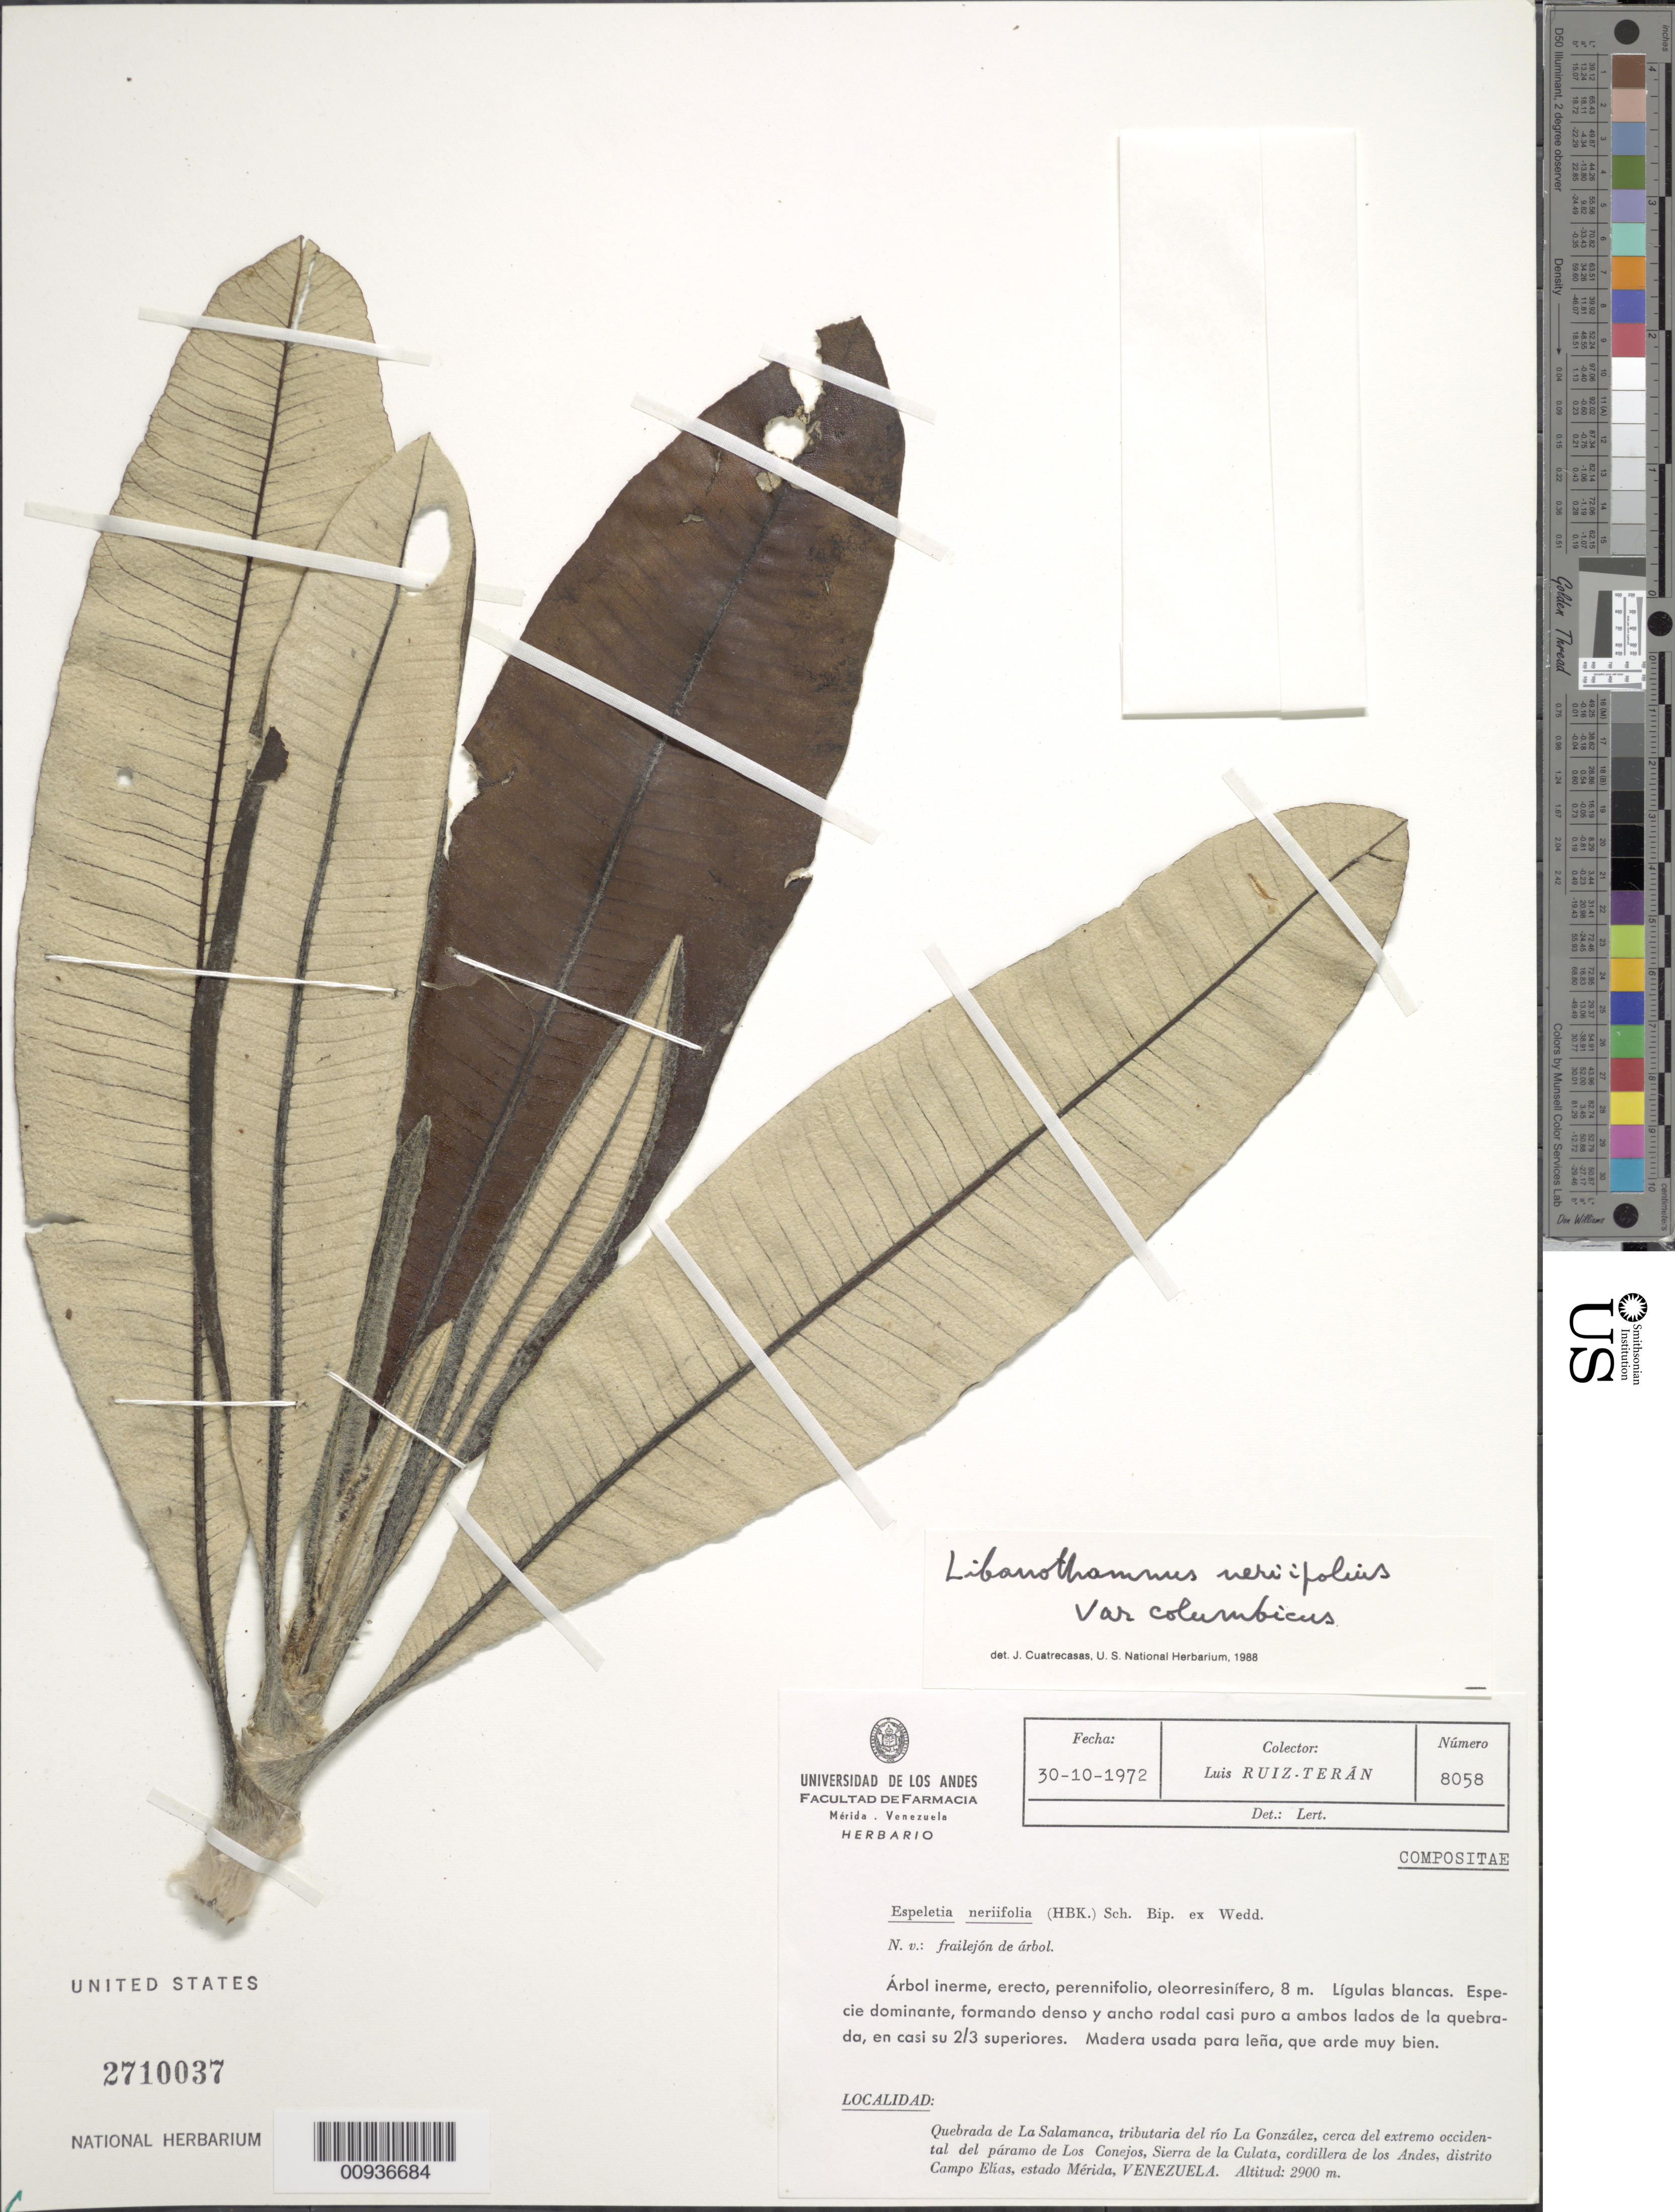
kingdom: Plantae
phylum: Tracheophyta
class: Magnoliopsida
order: Asterales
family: Asteraceae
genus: Libanothamnus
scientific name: Libanothamnus neriifolius var. columbicus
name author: (Cuatrec.) Cuatrec.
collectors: L. E. Ruíz-Terán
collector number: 8058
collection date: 1972-10-30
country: Venezuela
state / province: Mérida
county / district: Campo Elías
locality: Quebrada de La Salamanca, tributaria del río La González, cerca del extremo occidental del páramo de Los Conejos, Sierra de la Culata, cordillera de los Andes.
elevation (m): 2900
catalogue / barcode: US 2710037